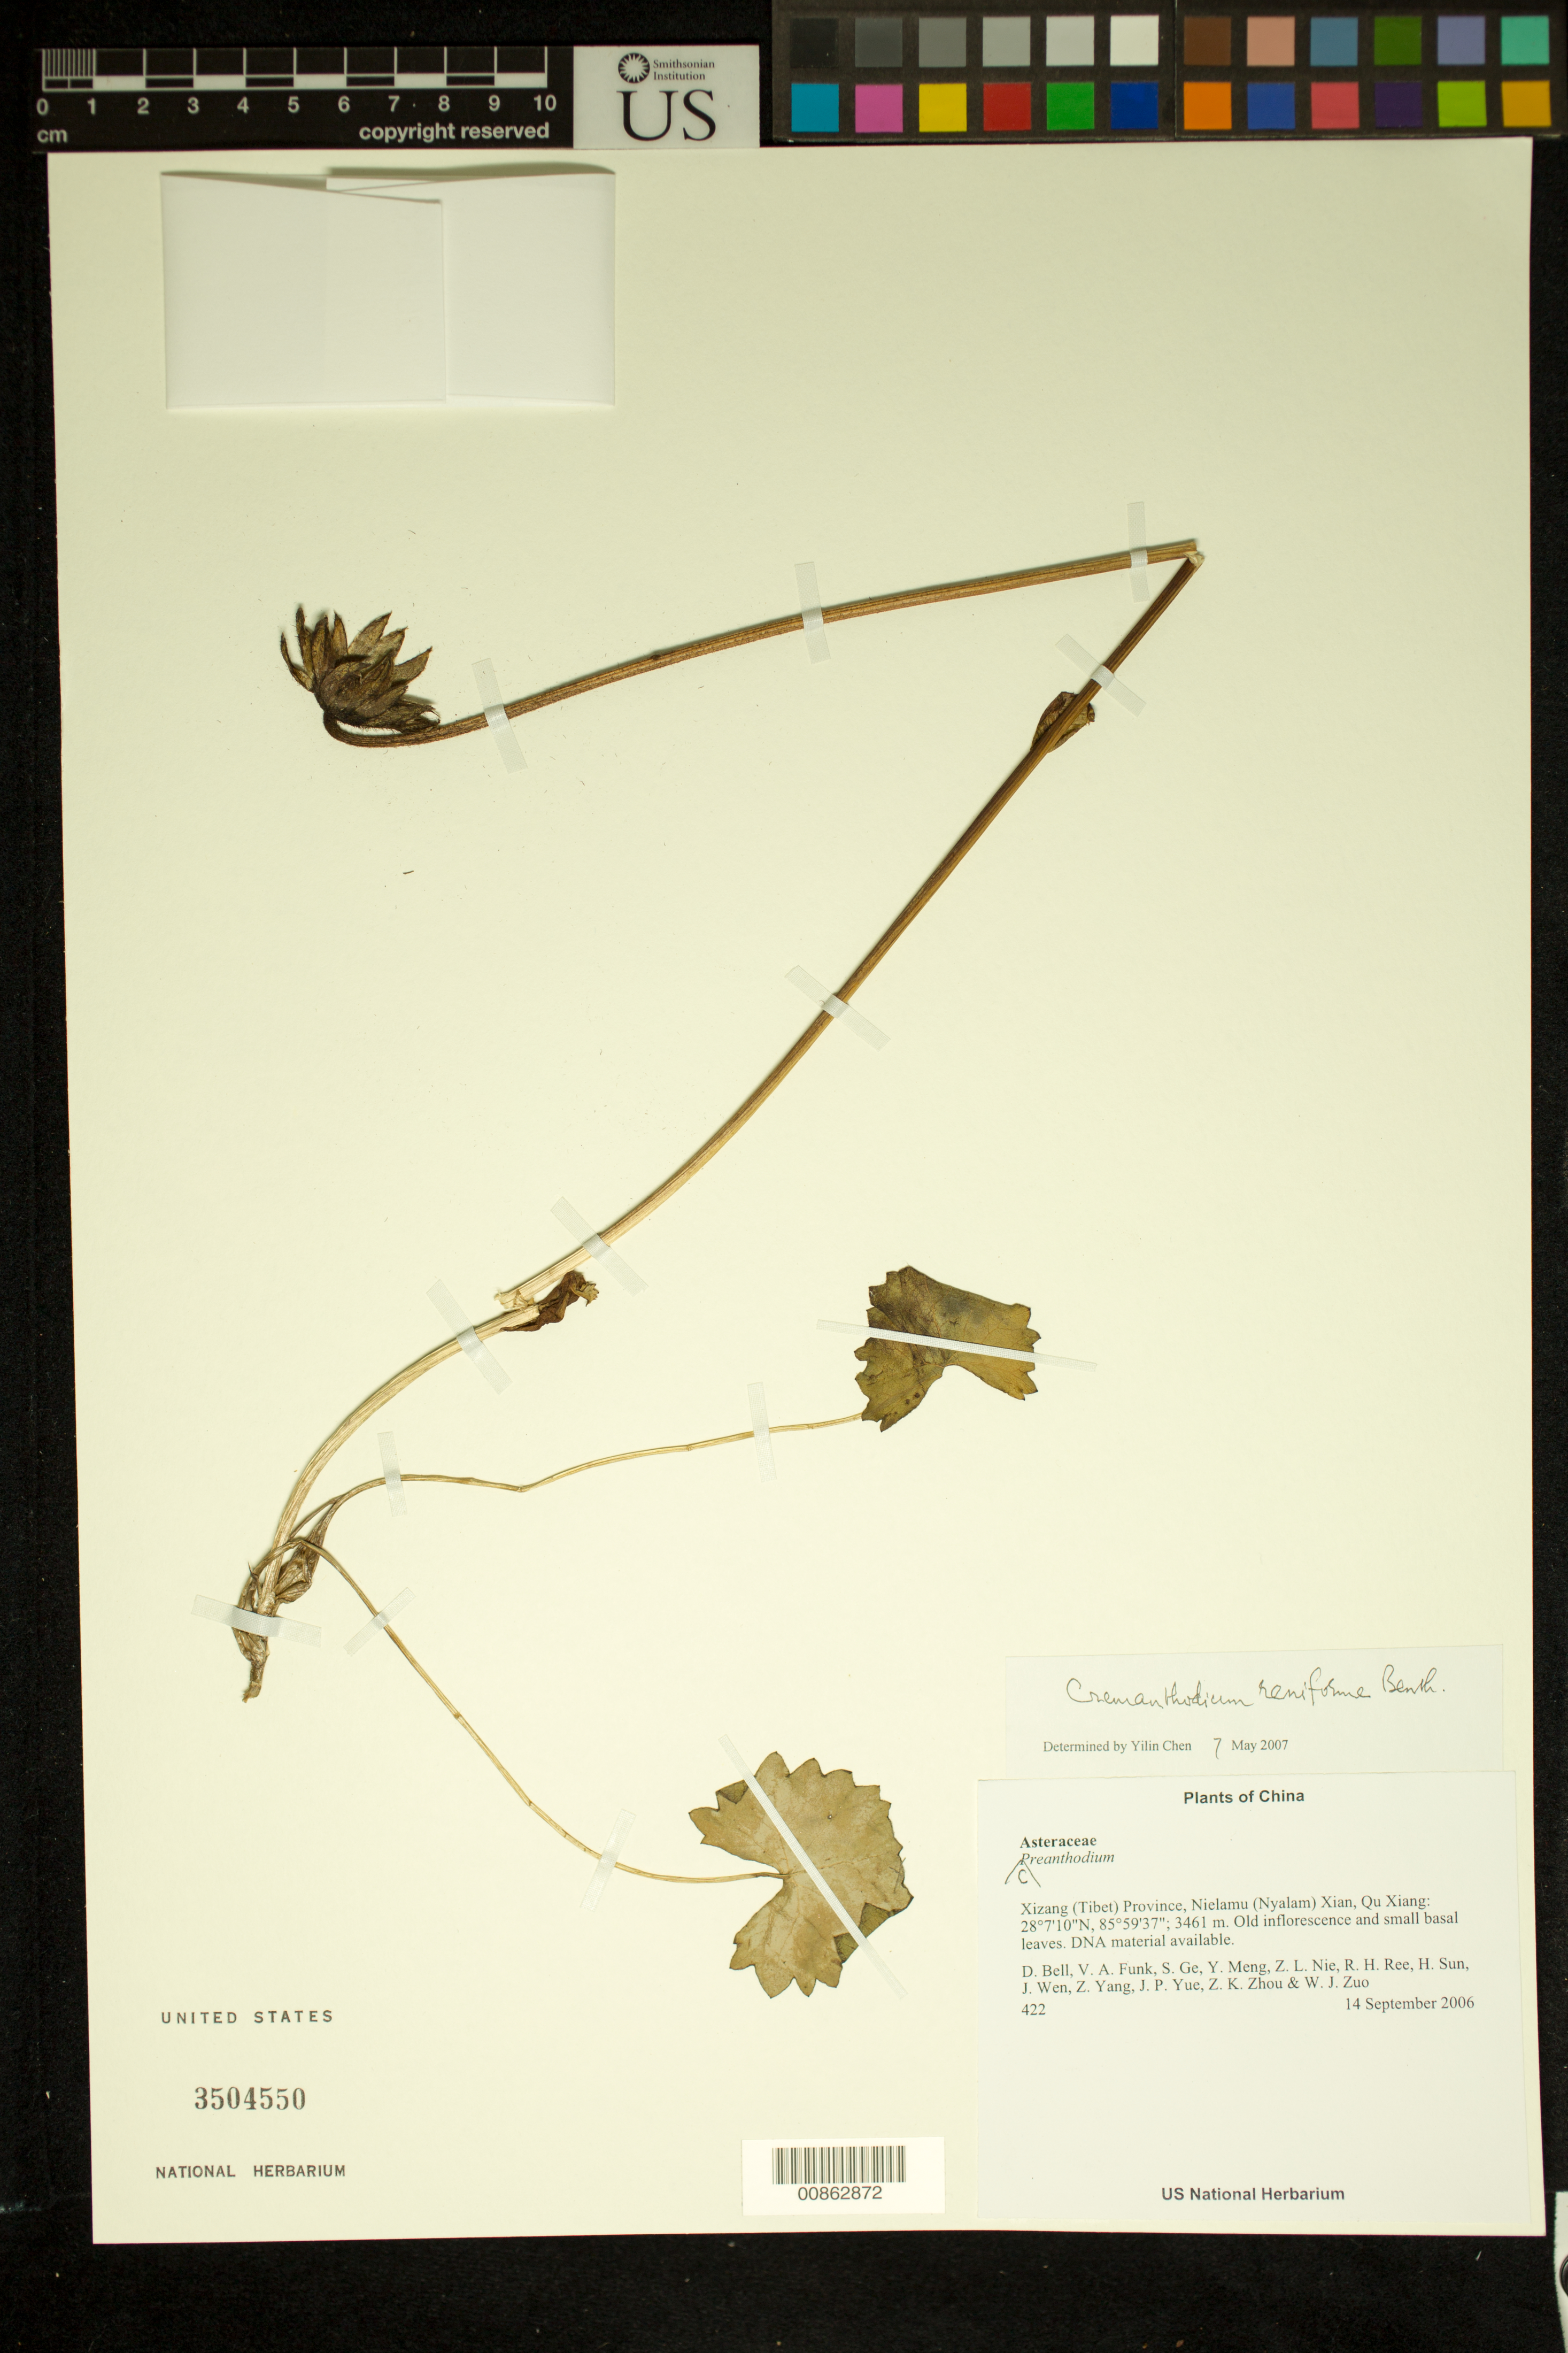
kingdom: Plantae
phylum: Tracheophyta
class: Magnoliopsida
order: Asterales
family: Asteraceae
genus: Cremanthodium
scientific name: Cremanthodium reniforme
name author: (DC.) Benth.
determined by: Yilin Chen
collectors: Tibet-MacArthur, D. A. Bell, V. Funk, S. Ge, Y. Meng, Z. Nie, R. Ree, H. Sun, J. Wen, Z. Yang, J. Yue, Z. Zhou & W. Zuo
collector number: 422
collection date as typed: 14 Sep 2006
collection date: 2006-09-14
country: China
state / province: Xizang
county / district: Nielamu (Nyalam) Xian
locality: Qu Xiang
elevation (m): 3461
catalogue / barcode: US 3504550